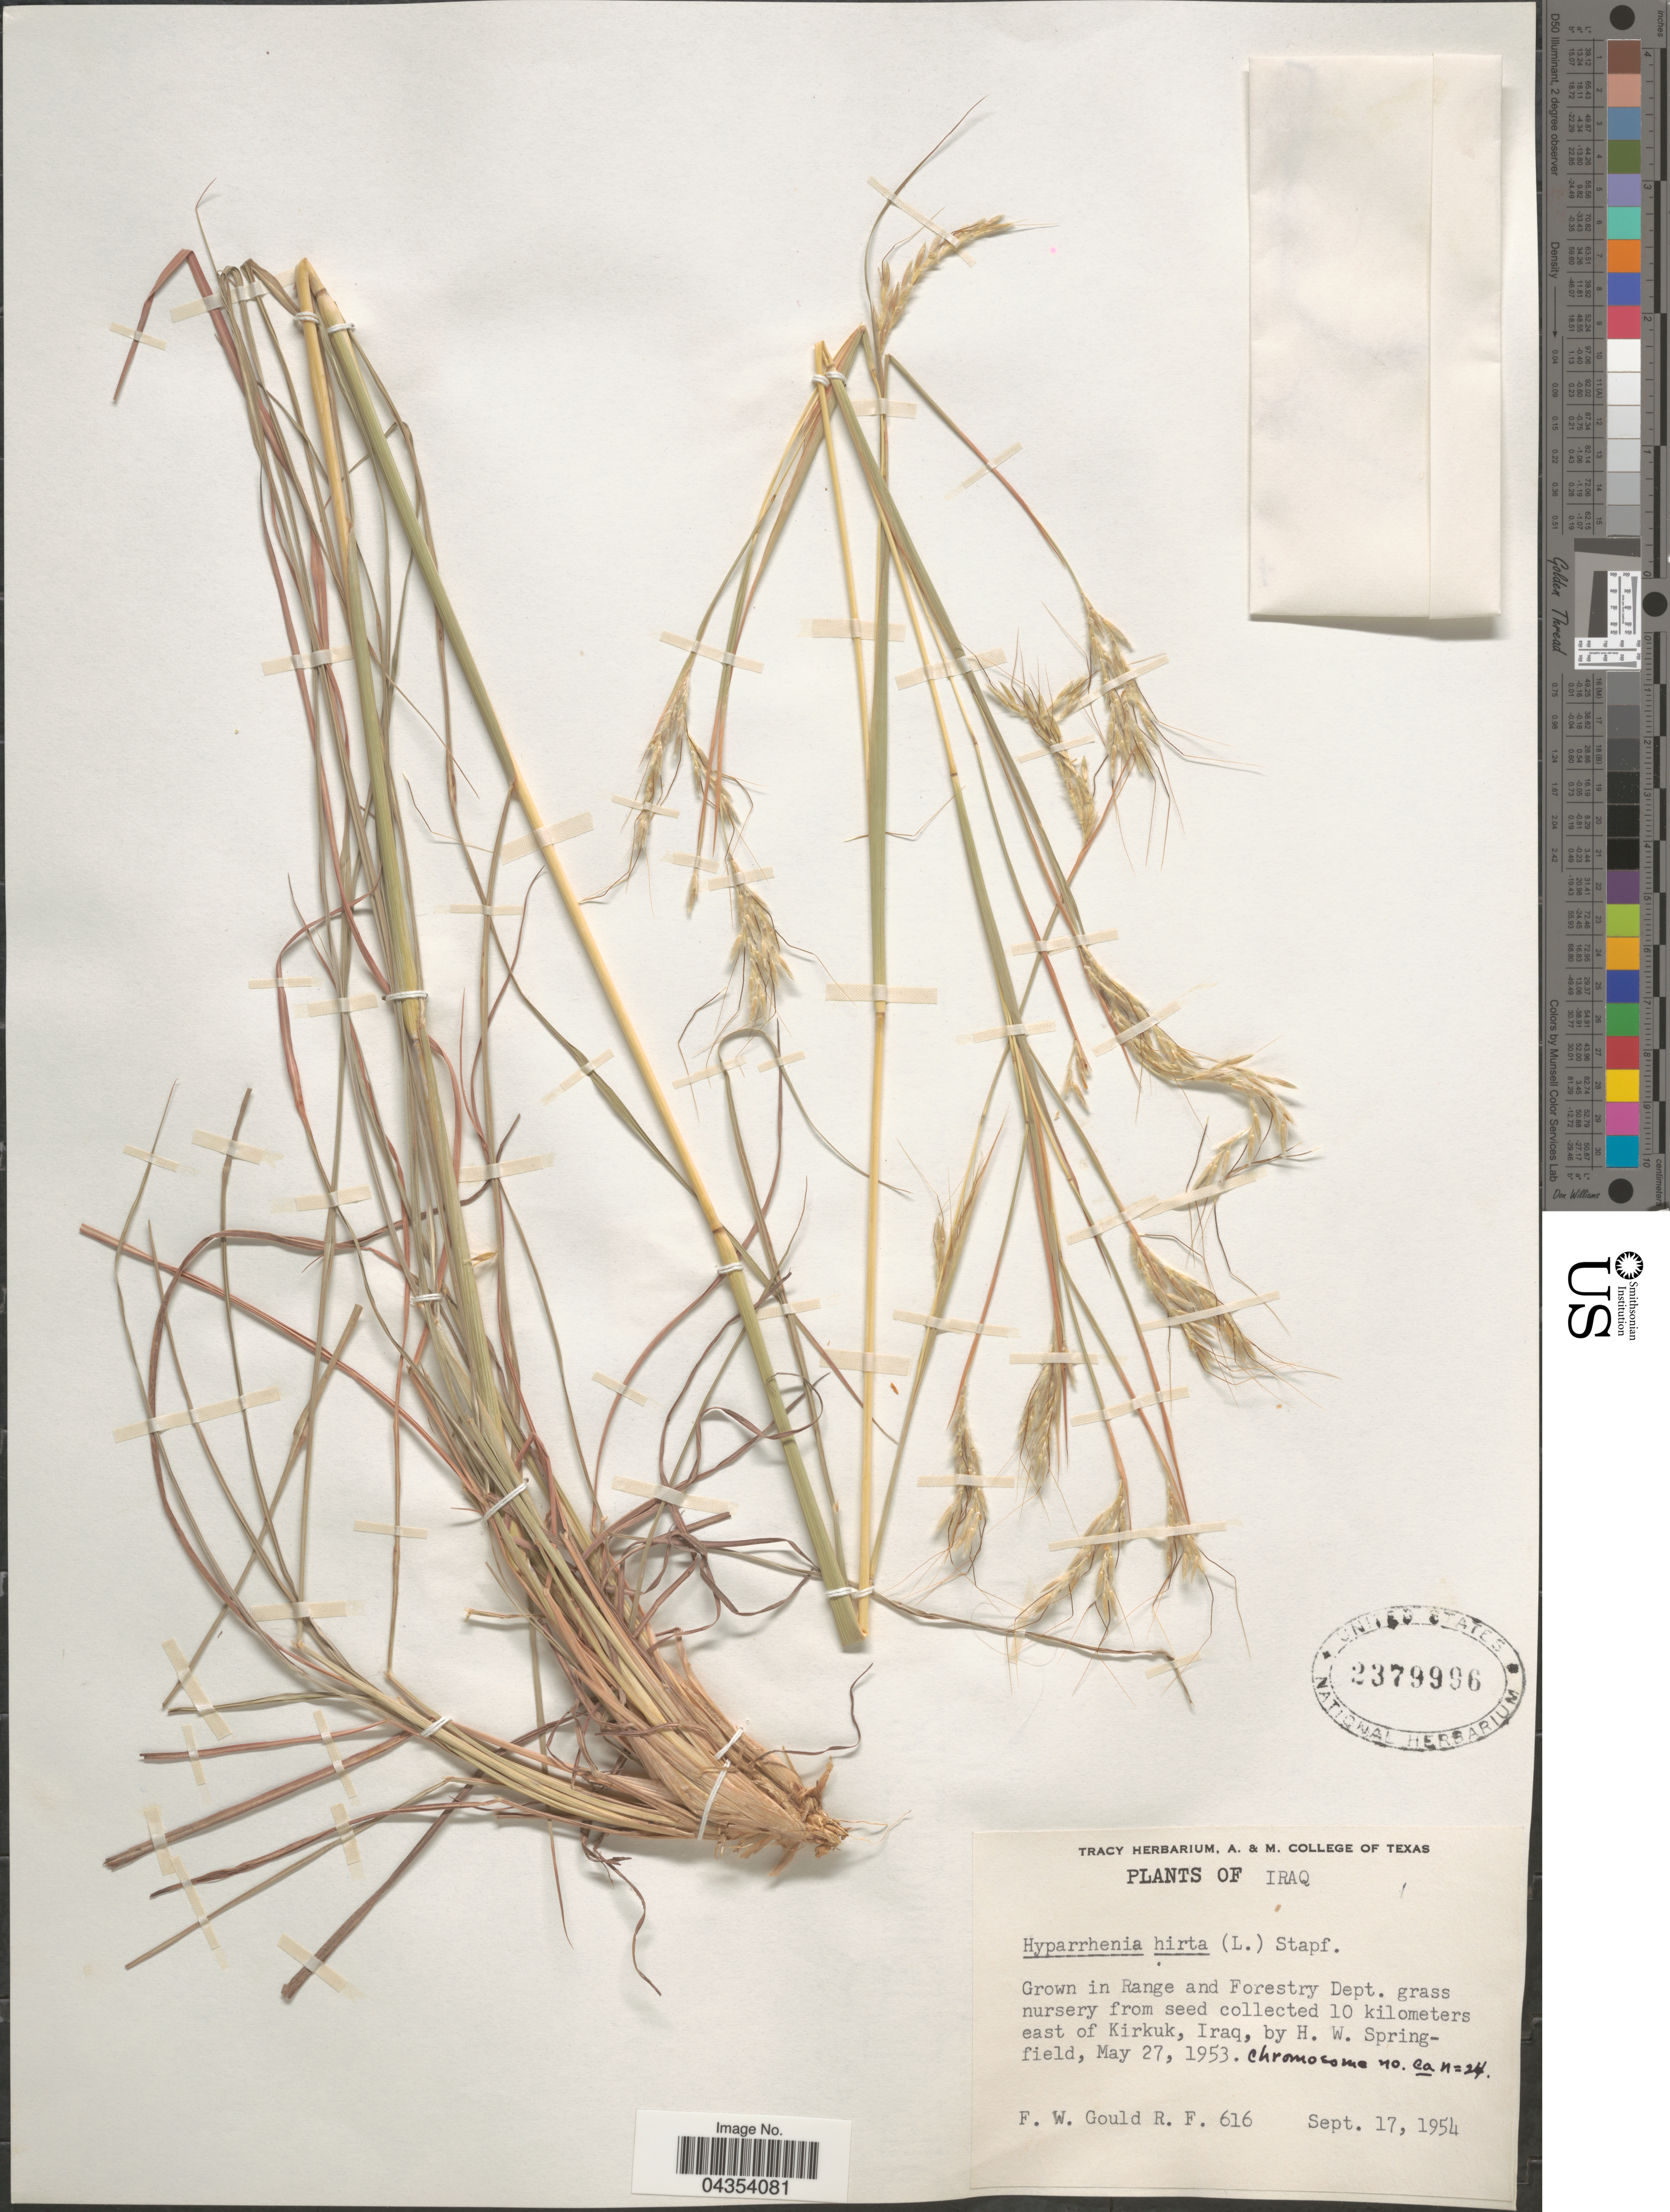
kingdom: Plantae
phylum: Tracheophyta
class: Liliopsida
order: Poales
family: Poaceae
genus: Hyparrhenia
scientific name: Hyparrhenia hirta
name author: (L.) Stapf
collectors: F. W. Gould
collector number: R. F. 616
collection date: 1954-09-17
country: Iraq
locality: Grown in Range and Forestry Dept. grass nursery from seed collected 10 kilometers east of Kirkuk.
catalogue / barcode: US 2379996